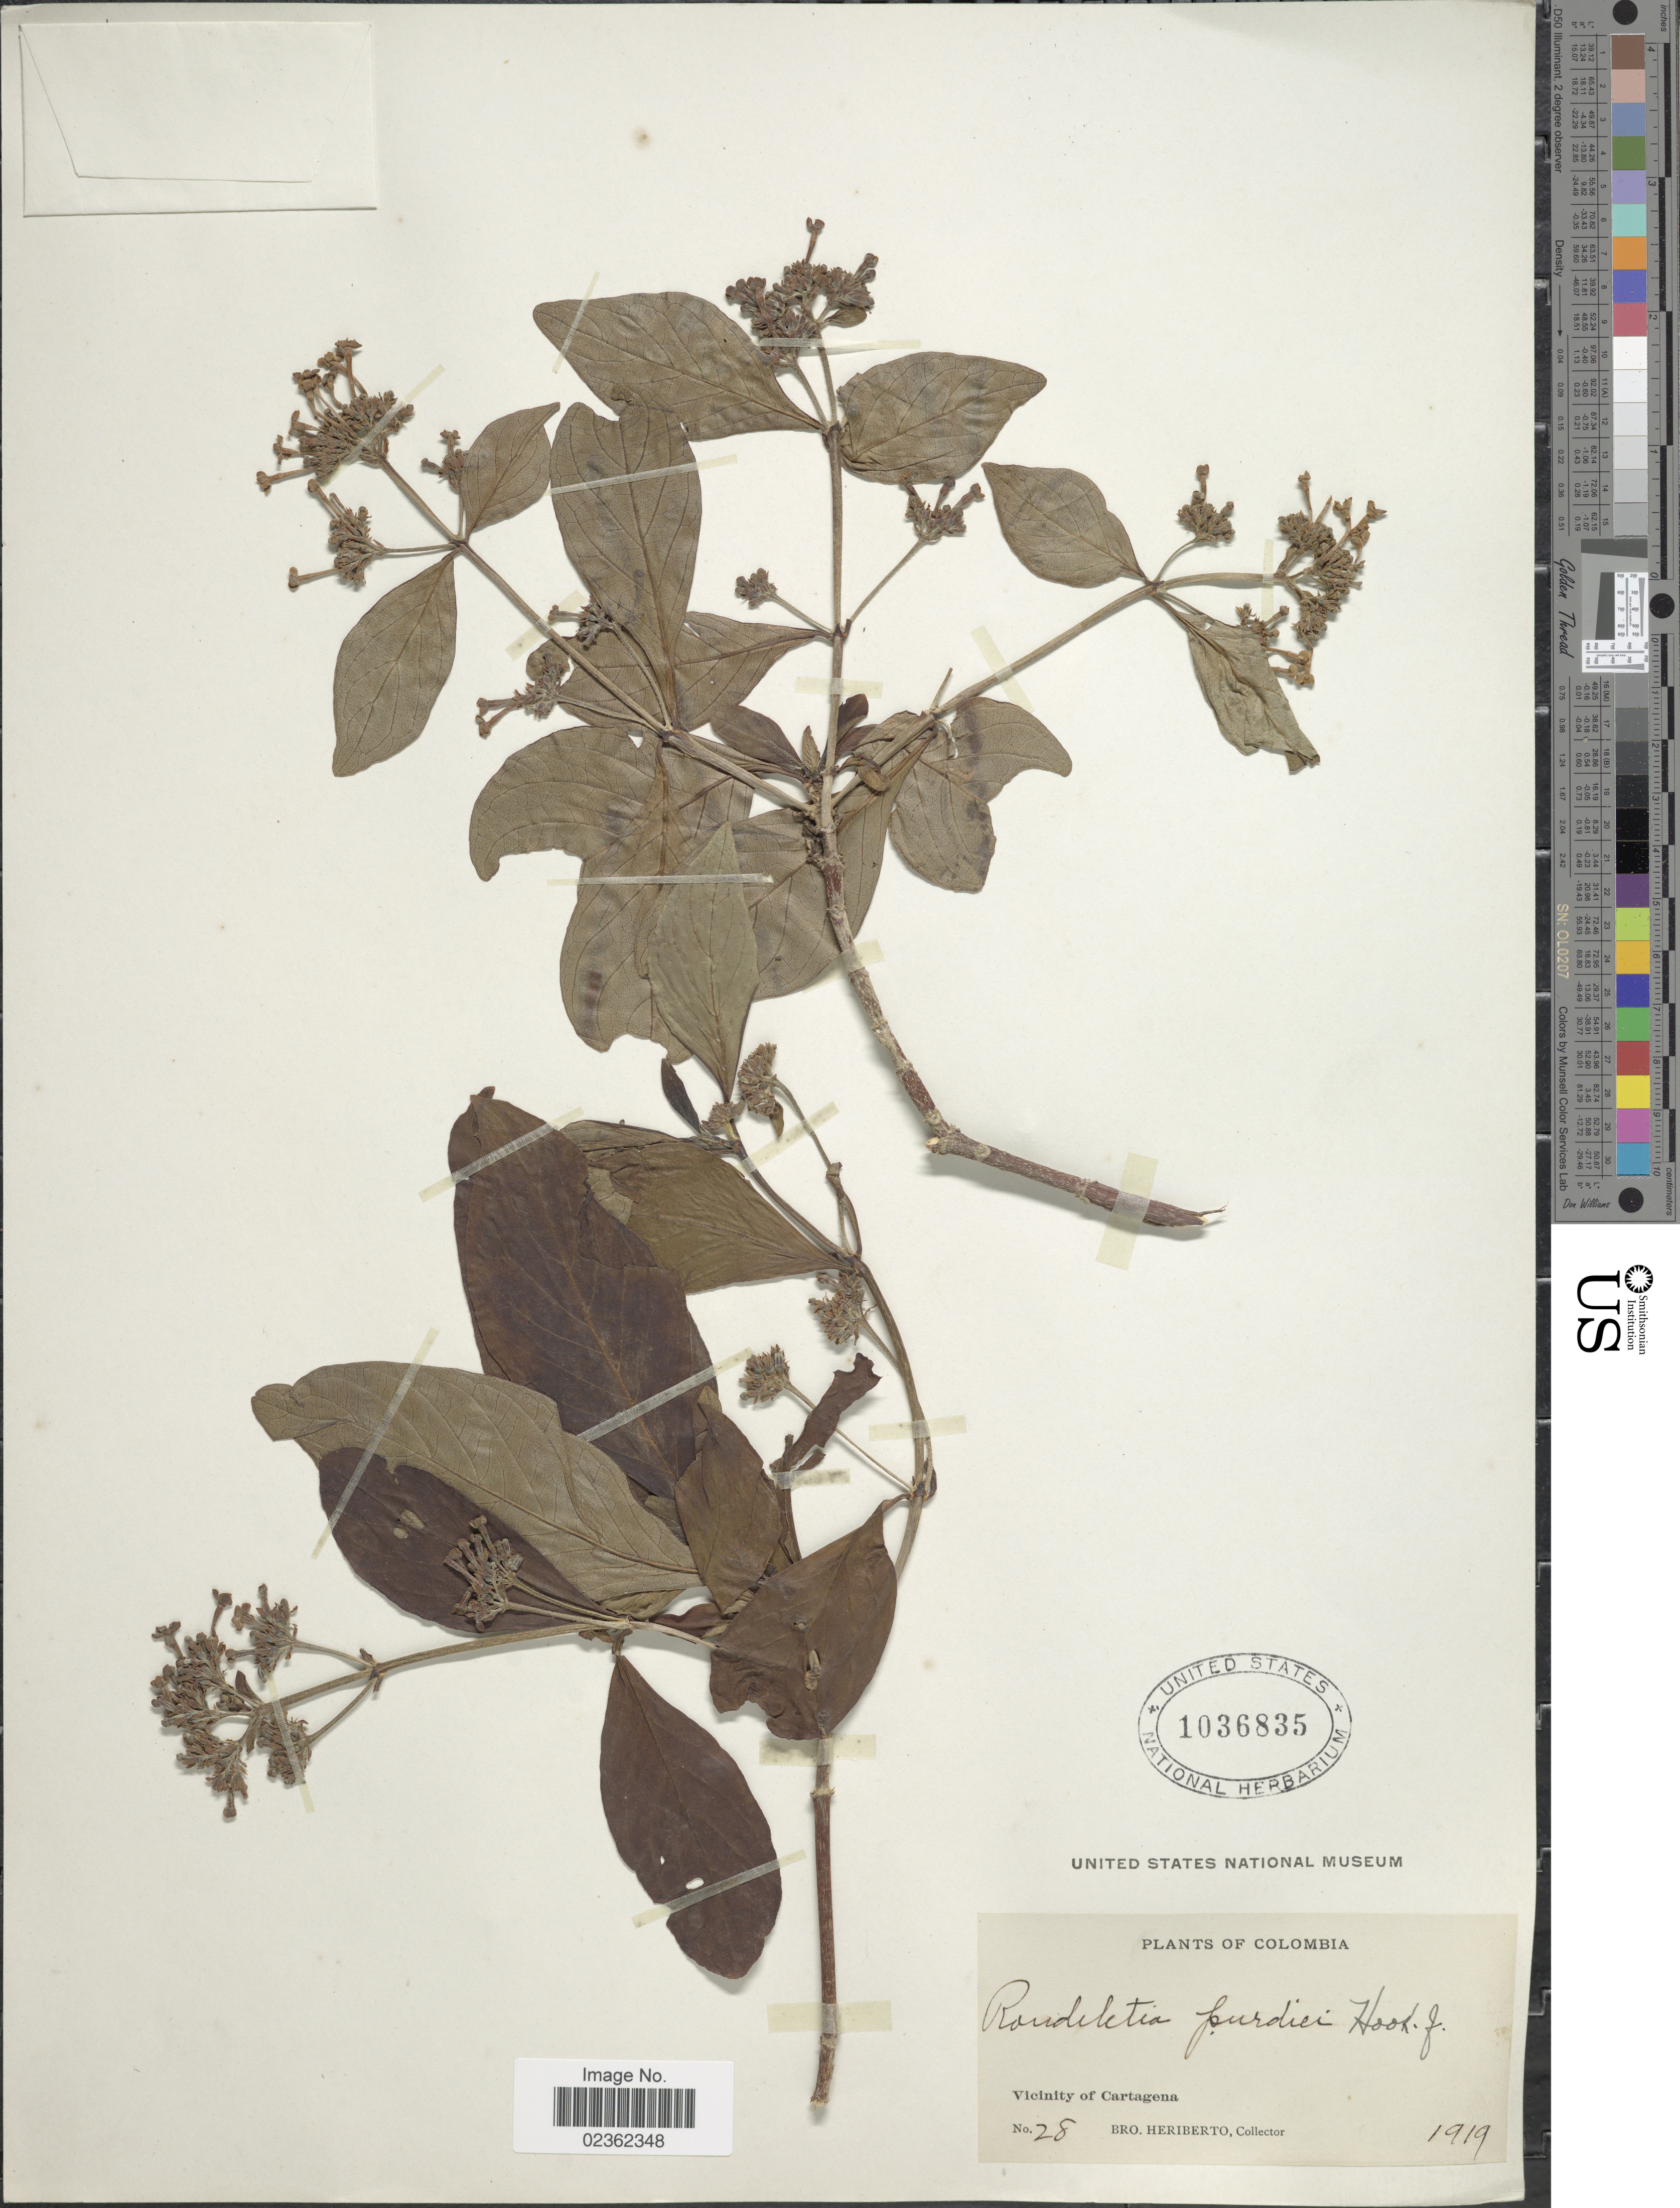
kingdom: Plantae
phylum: Tracheophyta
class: Magnoliopsida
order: Gentianales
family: Rubiaceae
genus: Rondeletia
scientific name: Rondeletia purdiei var. purdiei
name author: Hook. f.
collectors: B. Heriberto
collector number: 28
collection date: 1919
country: Colombia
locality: Vicinity of Cartagena.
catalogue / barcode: US 1036835